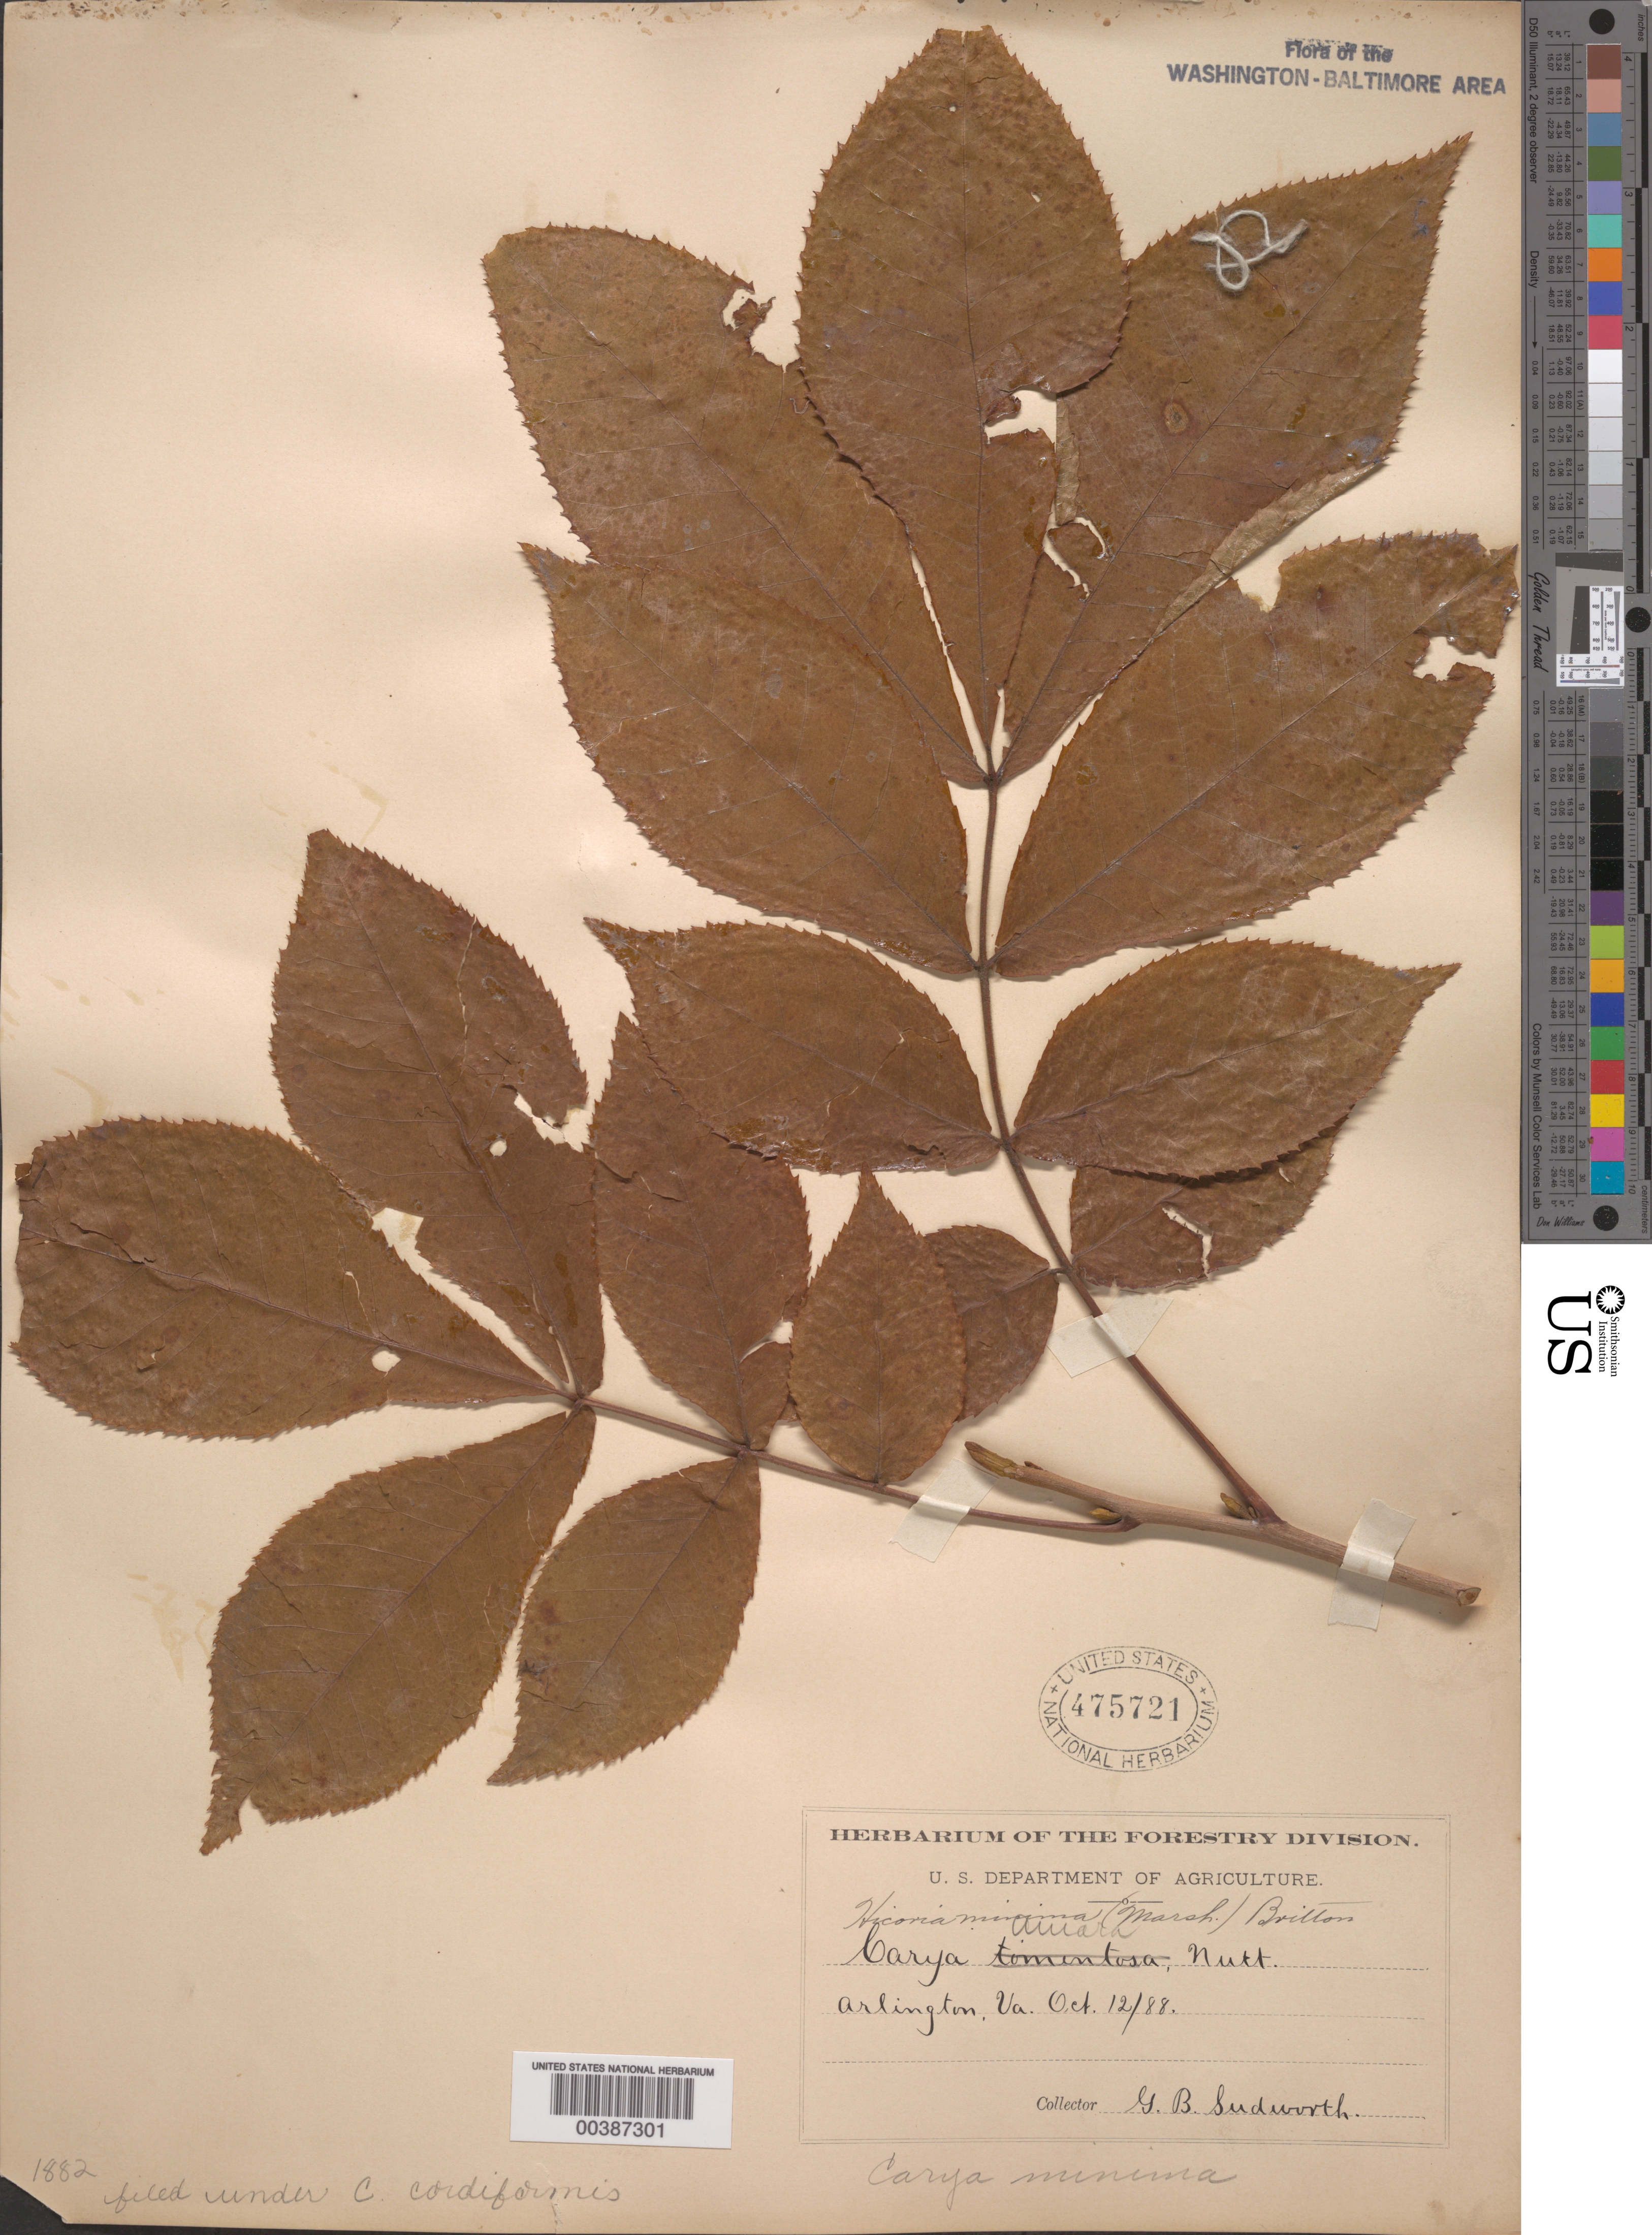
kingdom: Plantae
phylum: Tracheophyta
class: Magnoliopsida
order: Fagales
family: Juglandaceae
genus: Carya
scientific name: Carya cordiformis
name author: (Wangenh.) K. Koch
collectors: G. B. Sudworth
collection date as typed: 12 Oct 1888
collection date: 1888-10-12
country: United States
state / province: Virginia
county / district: Arlington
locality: Arlington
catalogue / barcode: US 475721